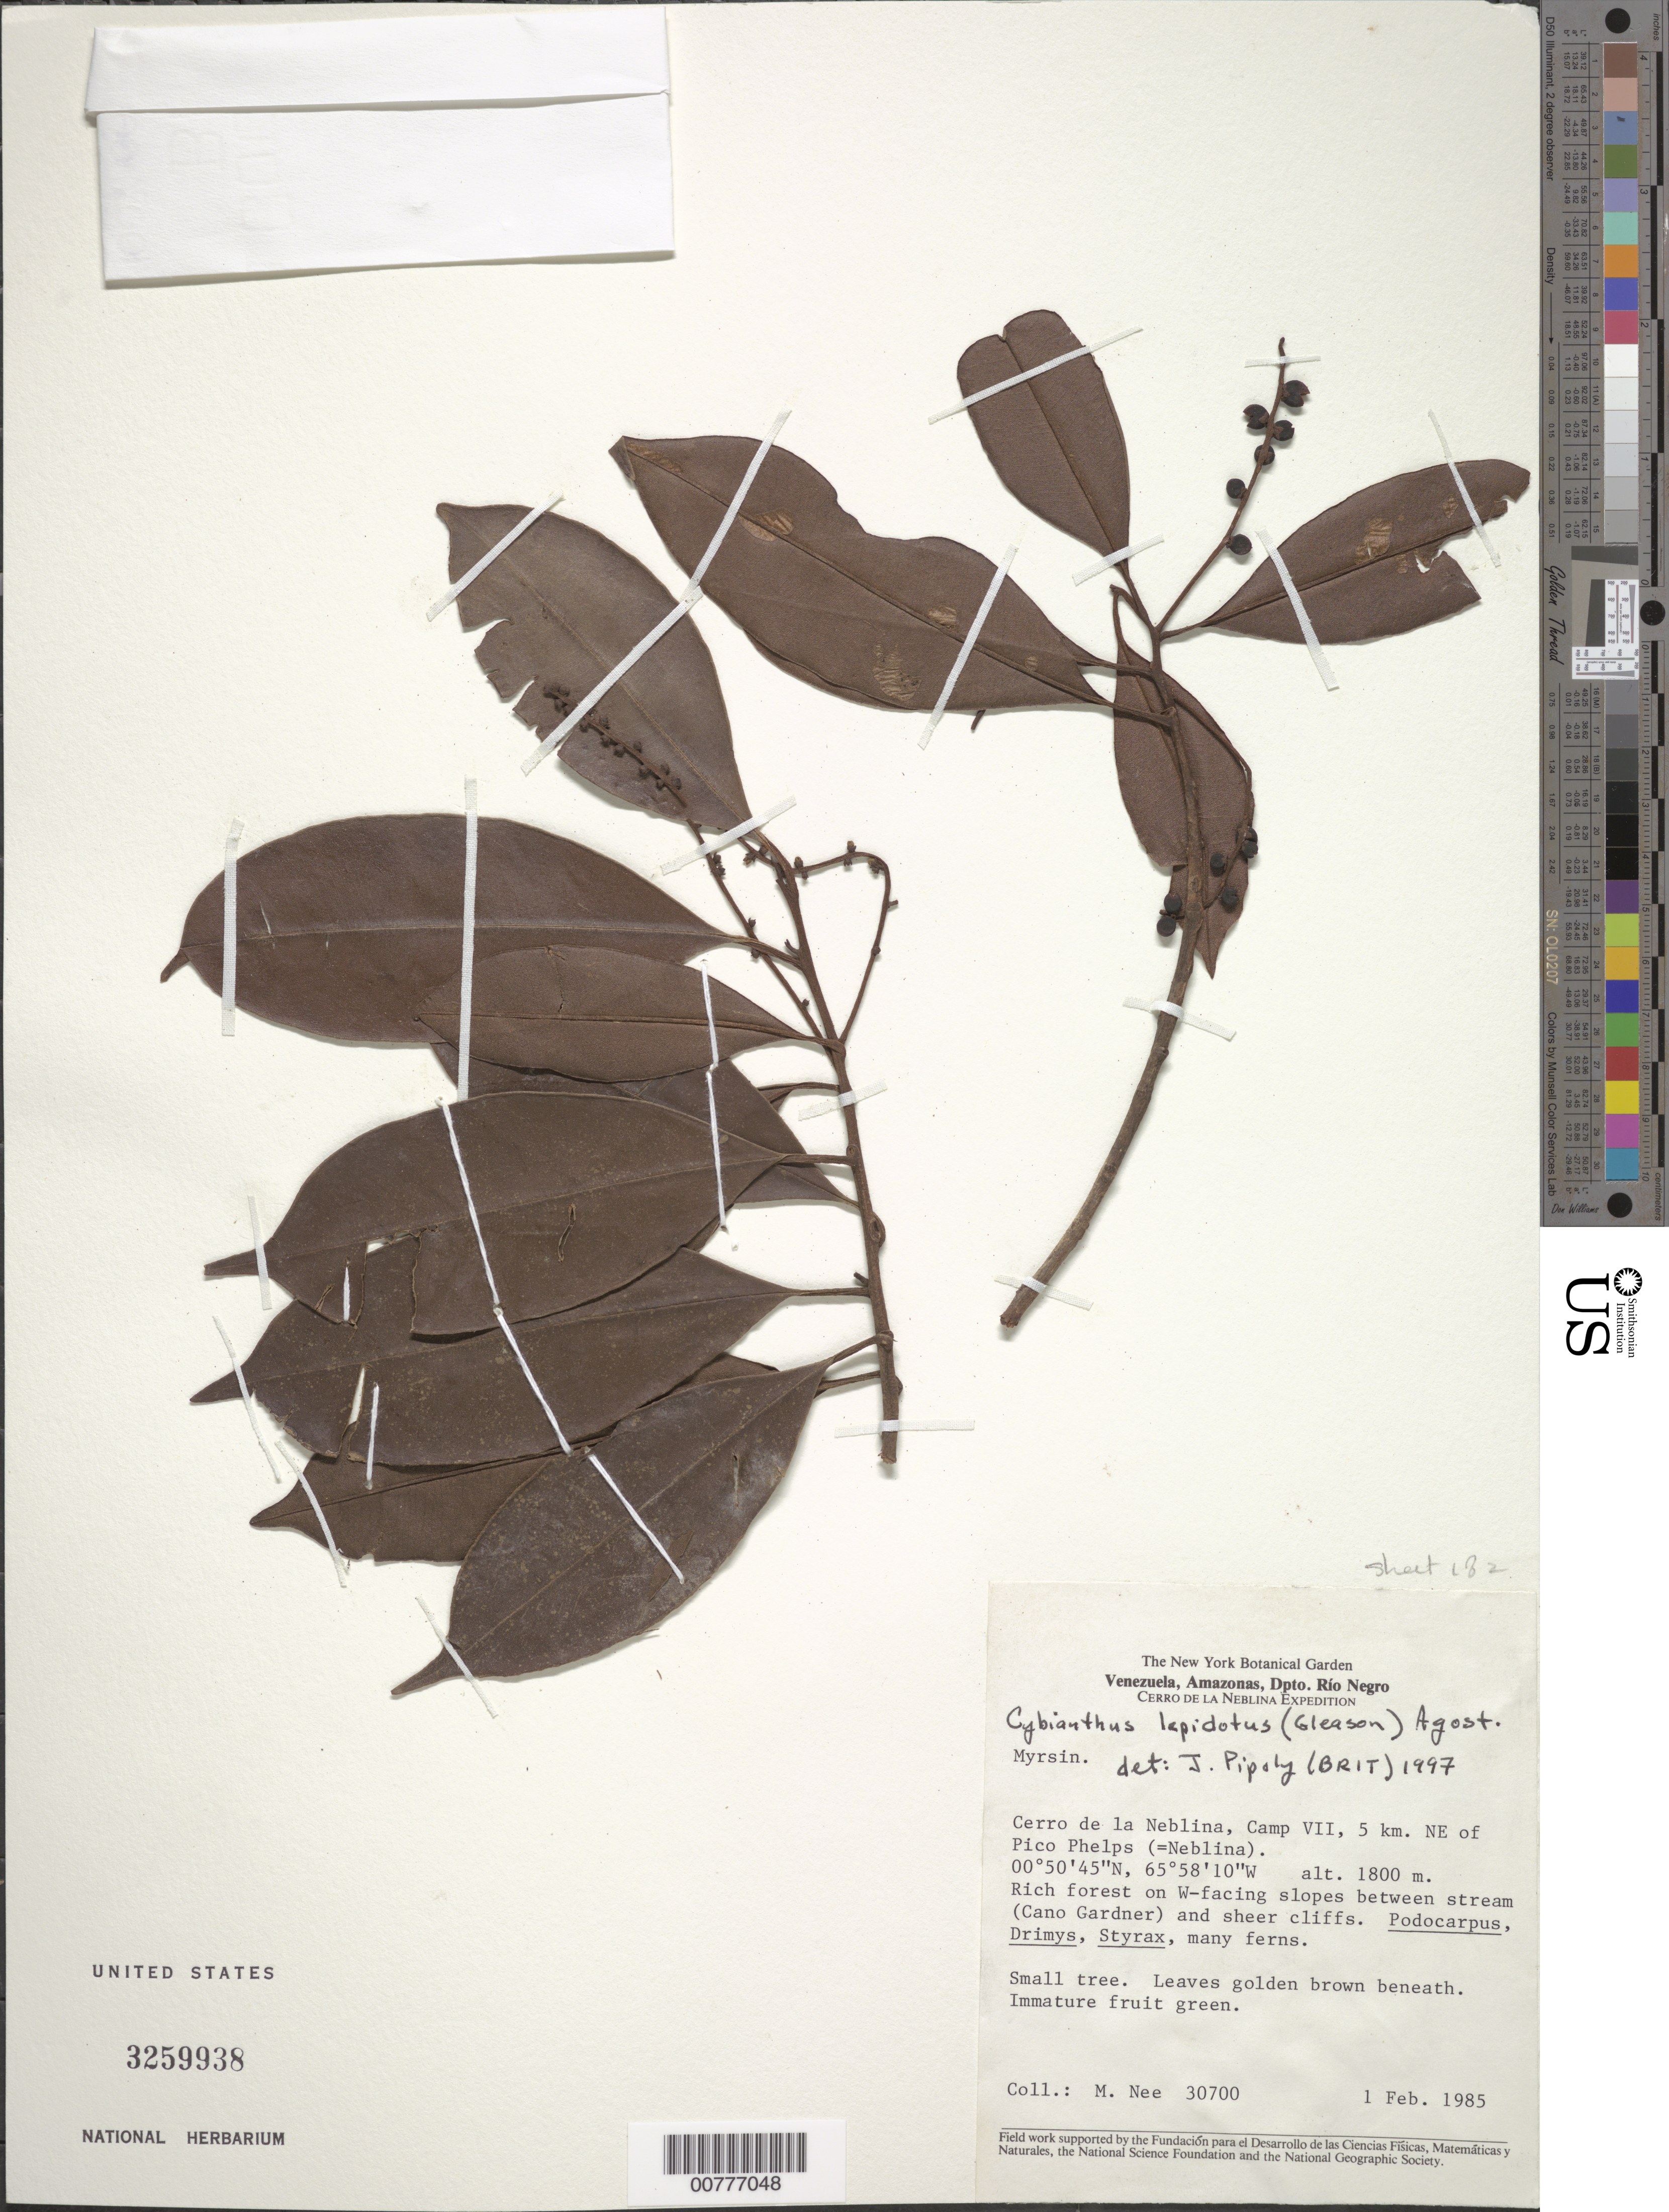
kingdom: Plantae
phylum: Tracheophyta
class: Magnoliopsida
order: Ericales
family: Primulaceae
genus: Cybianthus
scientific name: Cybianthus lepidotus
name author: (Gleason) G. Agostini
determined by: Pipoly, J. J., III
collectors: M. Nee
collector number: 30700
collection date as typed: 1-Feb-85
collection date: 1985-02-01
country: Venezuela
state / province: Amazonas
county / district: Río Negro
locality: Cerro de la Neblina, Camp VII, 5 km NE of Pico Phelps (=Neblina)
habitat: Rich forest on W-facing slopes between stream (Cano Gardner) and sheer cliffs; Podocarpus, Drimys, Styrax, many ferns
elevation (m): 1800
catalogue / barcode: US 3259938